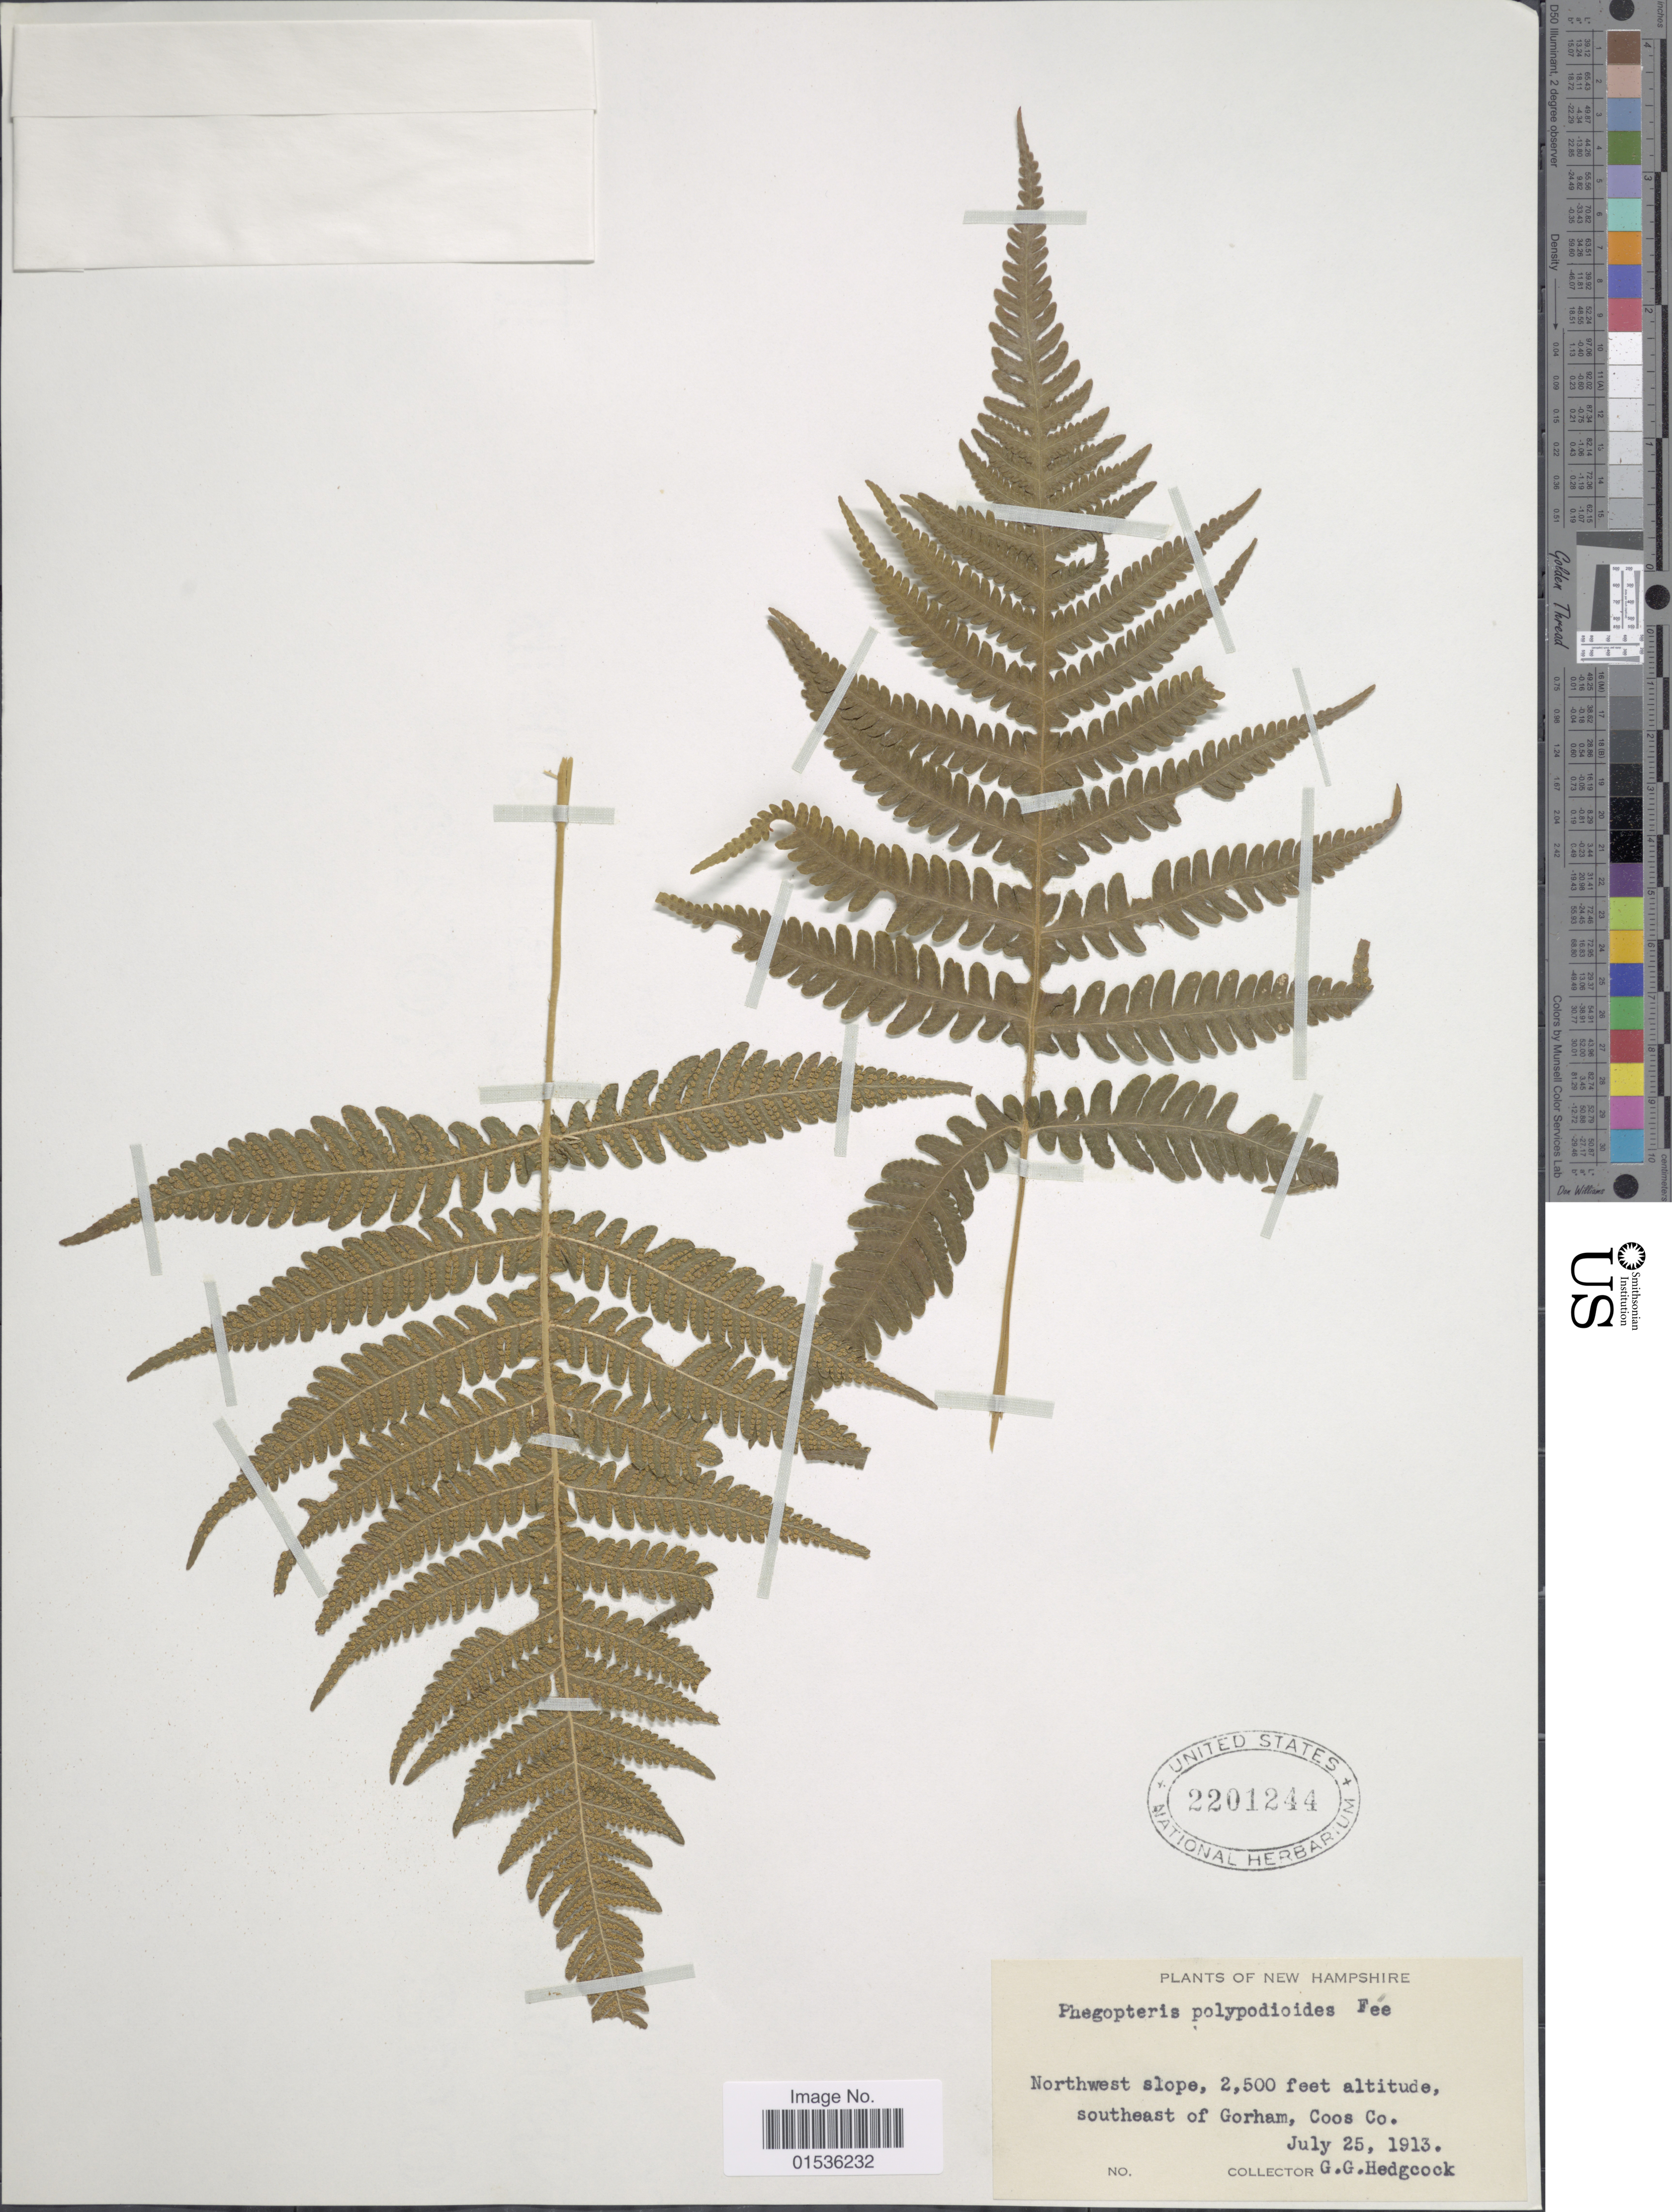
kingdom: Plantae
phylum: Tracheophyta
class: Polypodiopsida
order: Polypodiales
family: Thelypteridaceae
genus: Phegopteris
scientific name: Phegopteris connectilis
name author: (Michx.) Watt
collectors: G. Hedgcock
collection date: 1913-07-25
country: United States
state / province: New Hampshire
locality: New Hampshire, Northwest slope, southeast of Gorham, Coos Co.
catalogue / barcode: US 2201244